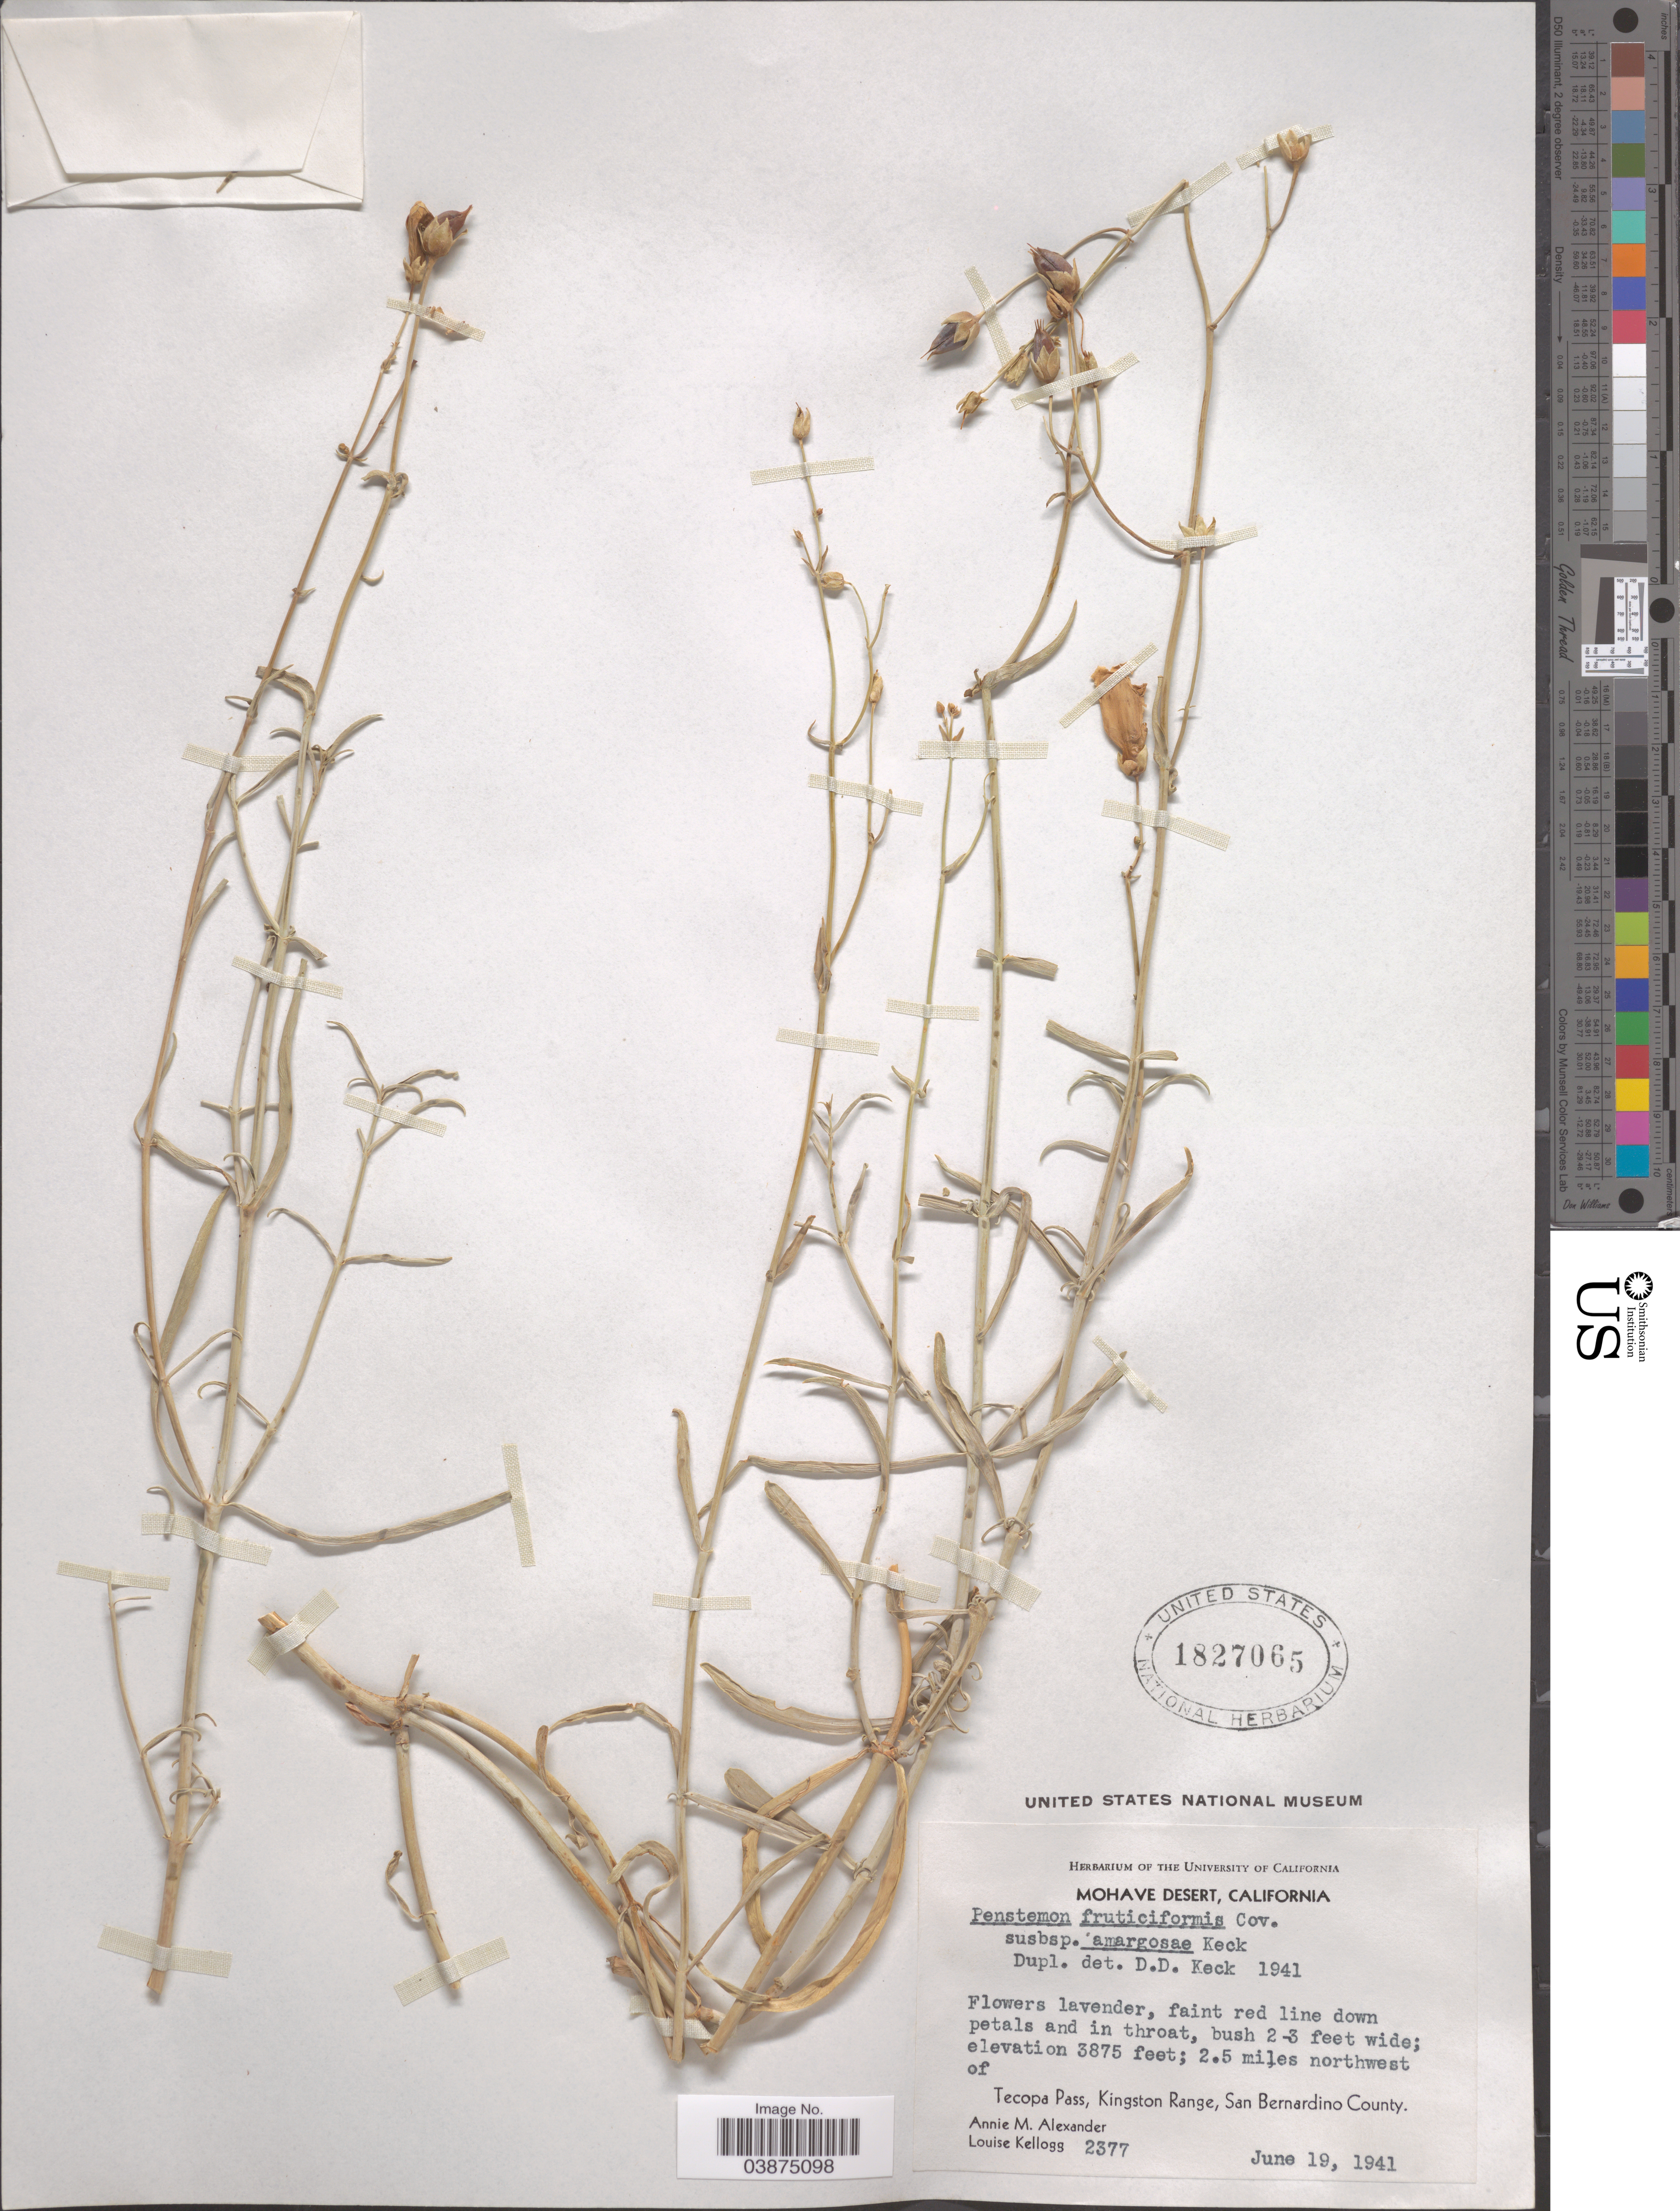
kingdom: Plantae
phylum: Tracheophyta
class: Magnoliopsida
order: Lamiales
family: Plantaginaceae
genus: Penstemon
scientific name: Penstemon fruticiformis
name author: Coville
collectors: A. M. Alexander & L. Kellogg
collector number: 2377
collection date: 1941-06-19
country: United States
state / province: California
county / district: San Bernardino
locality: Mohave Desert. 2.5 miles northwest of Tecopa Pass, Kingston Range, San Bernardino County.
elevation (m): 1181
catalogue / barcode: US 1827065